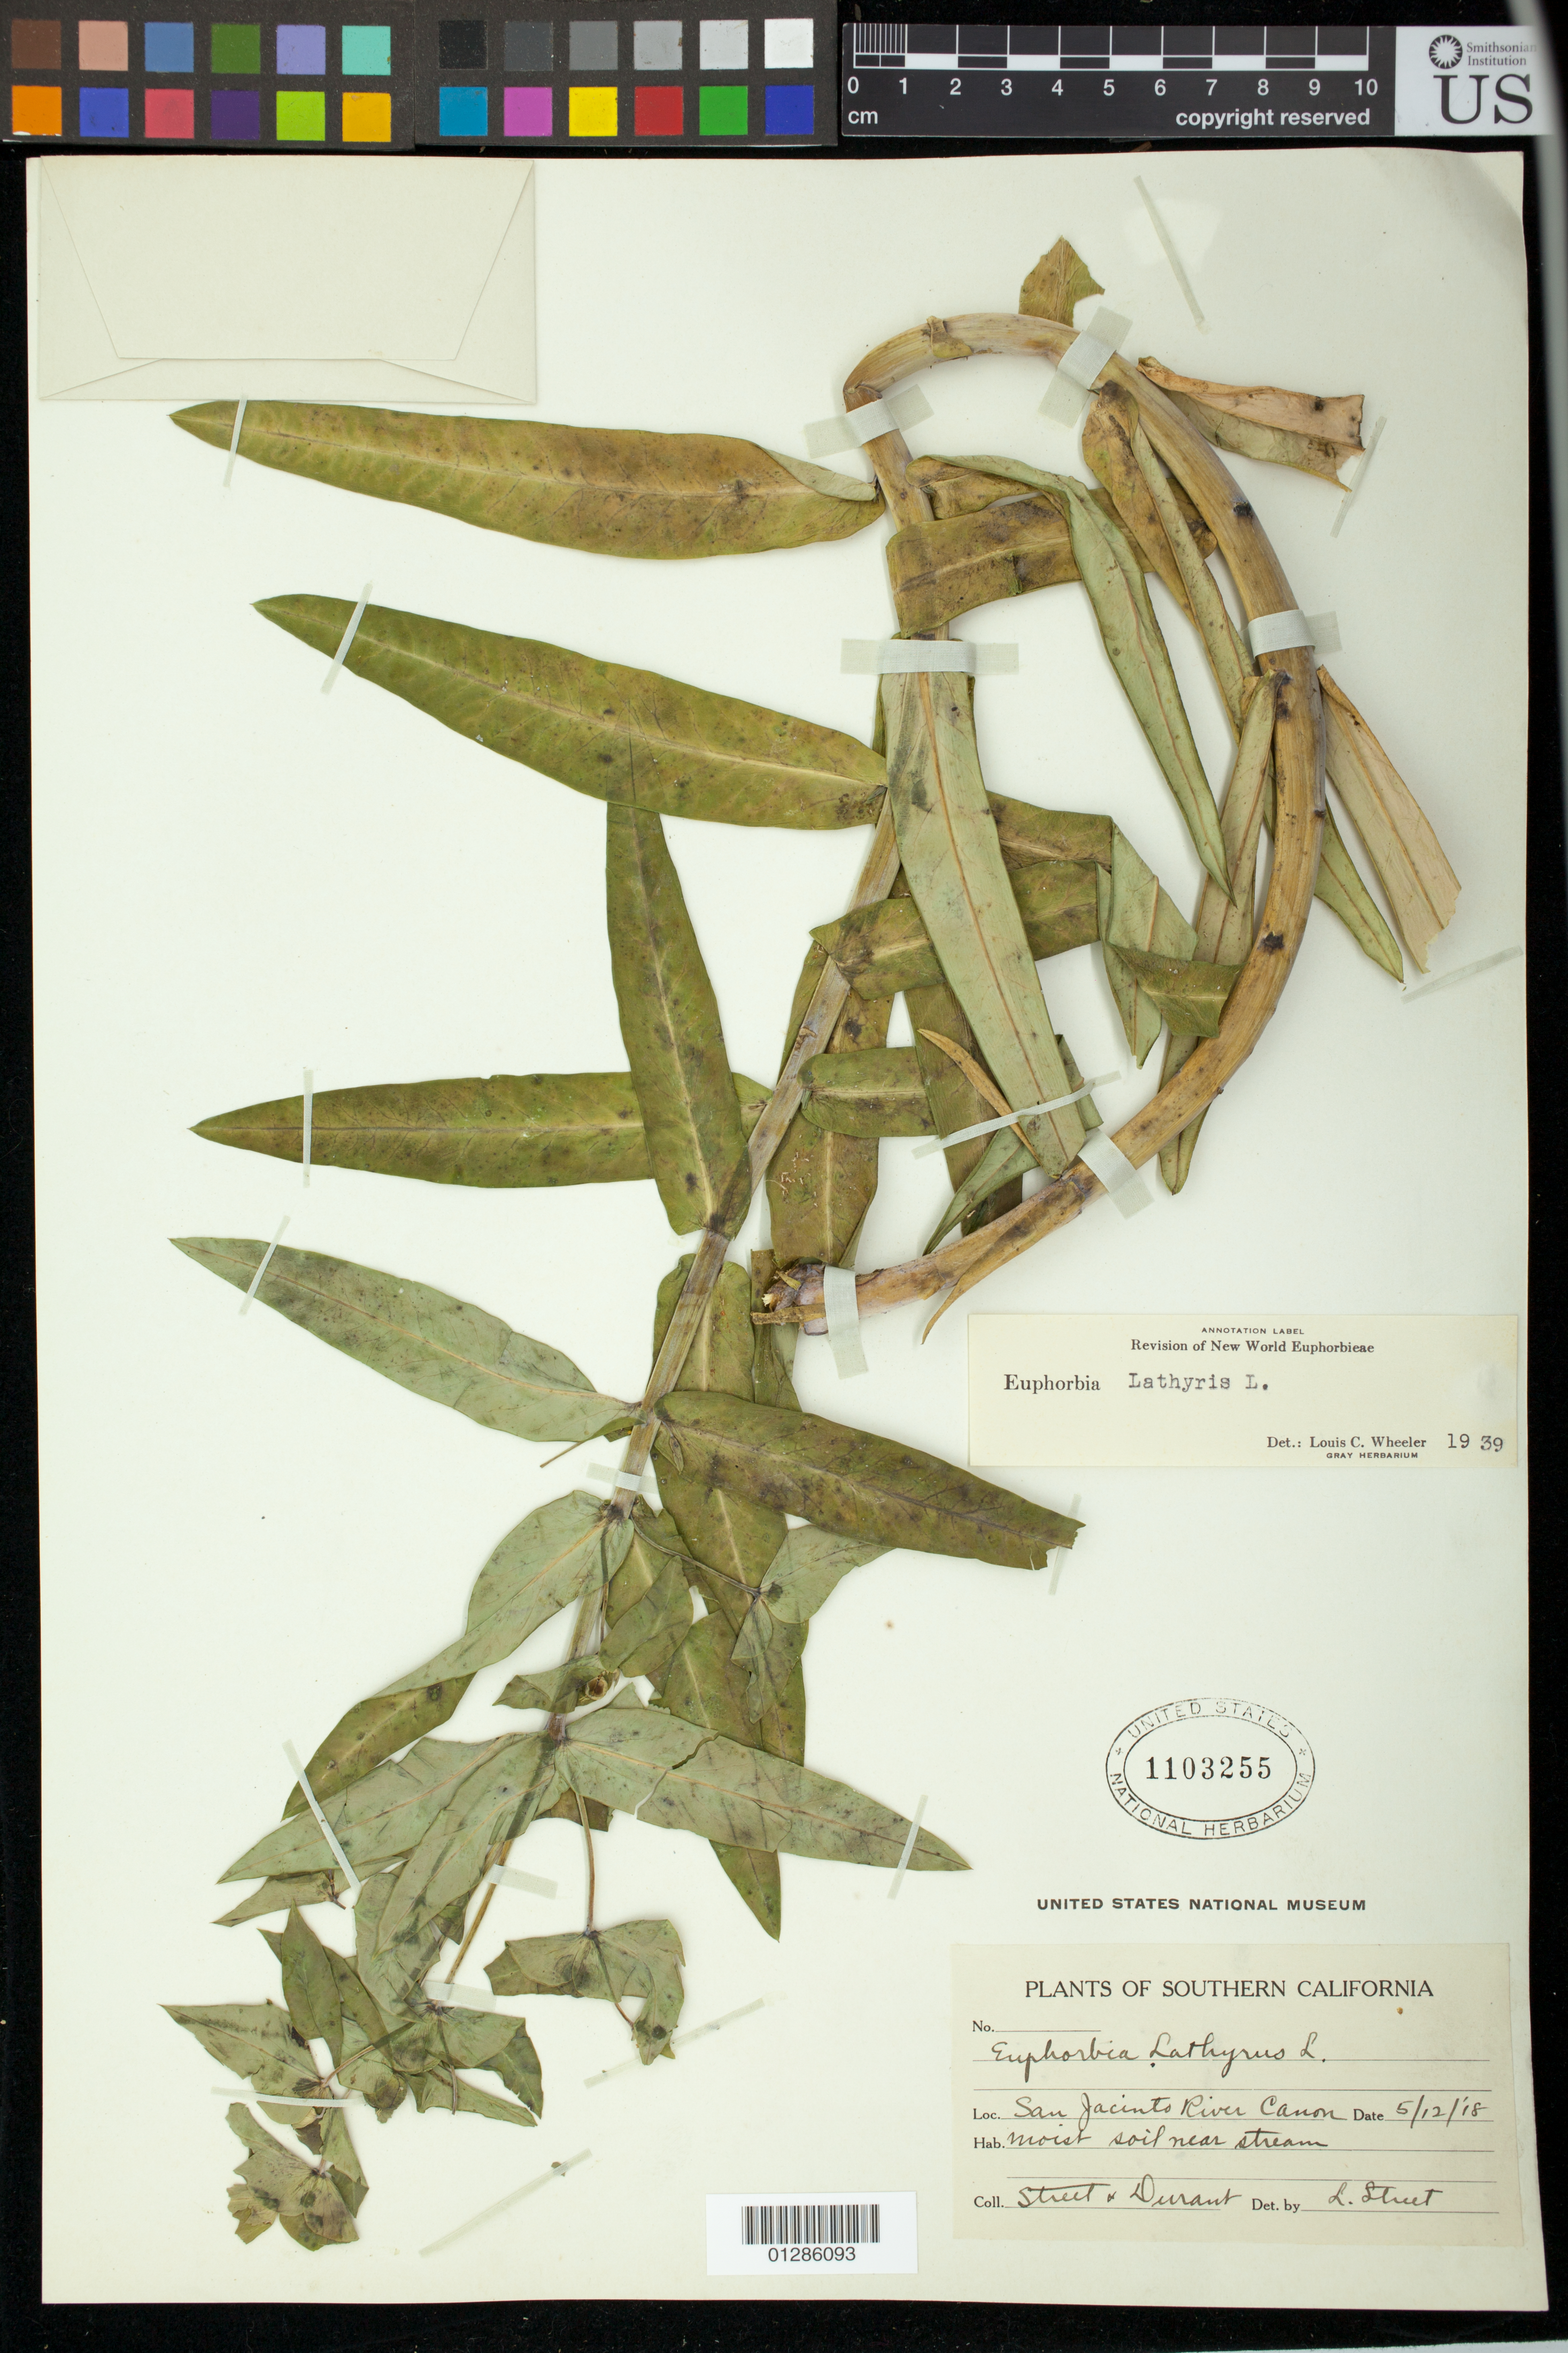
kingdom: Plantae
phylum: Tracheophyta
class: Magnoliopsida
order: Malpighiales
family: Euphorbiaceae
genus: Euphorbia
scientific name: Euphorbia lathyris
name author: L.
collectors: -. Street & -. Durant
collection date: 1918-05-12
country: United States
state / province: California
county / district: Riverside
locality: San Jacinto River Canon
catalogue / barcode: US 1103255